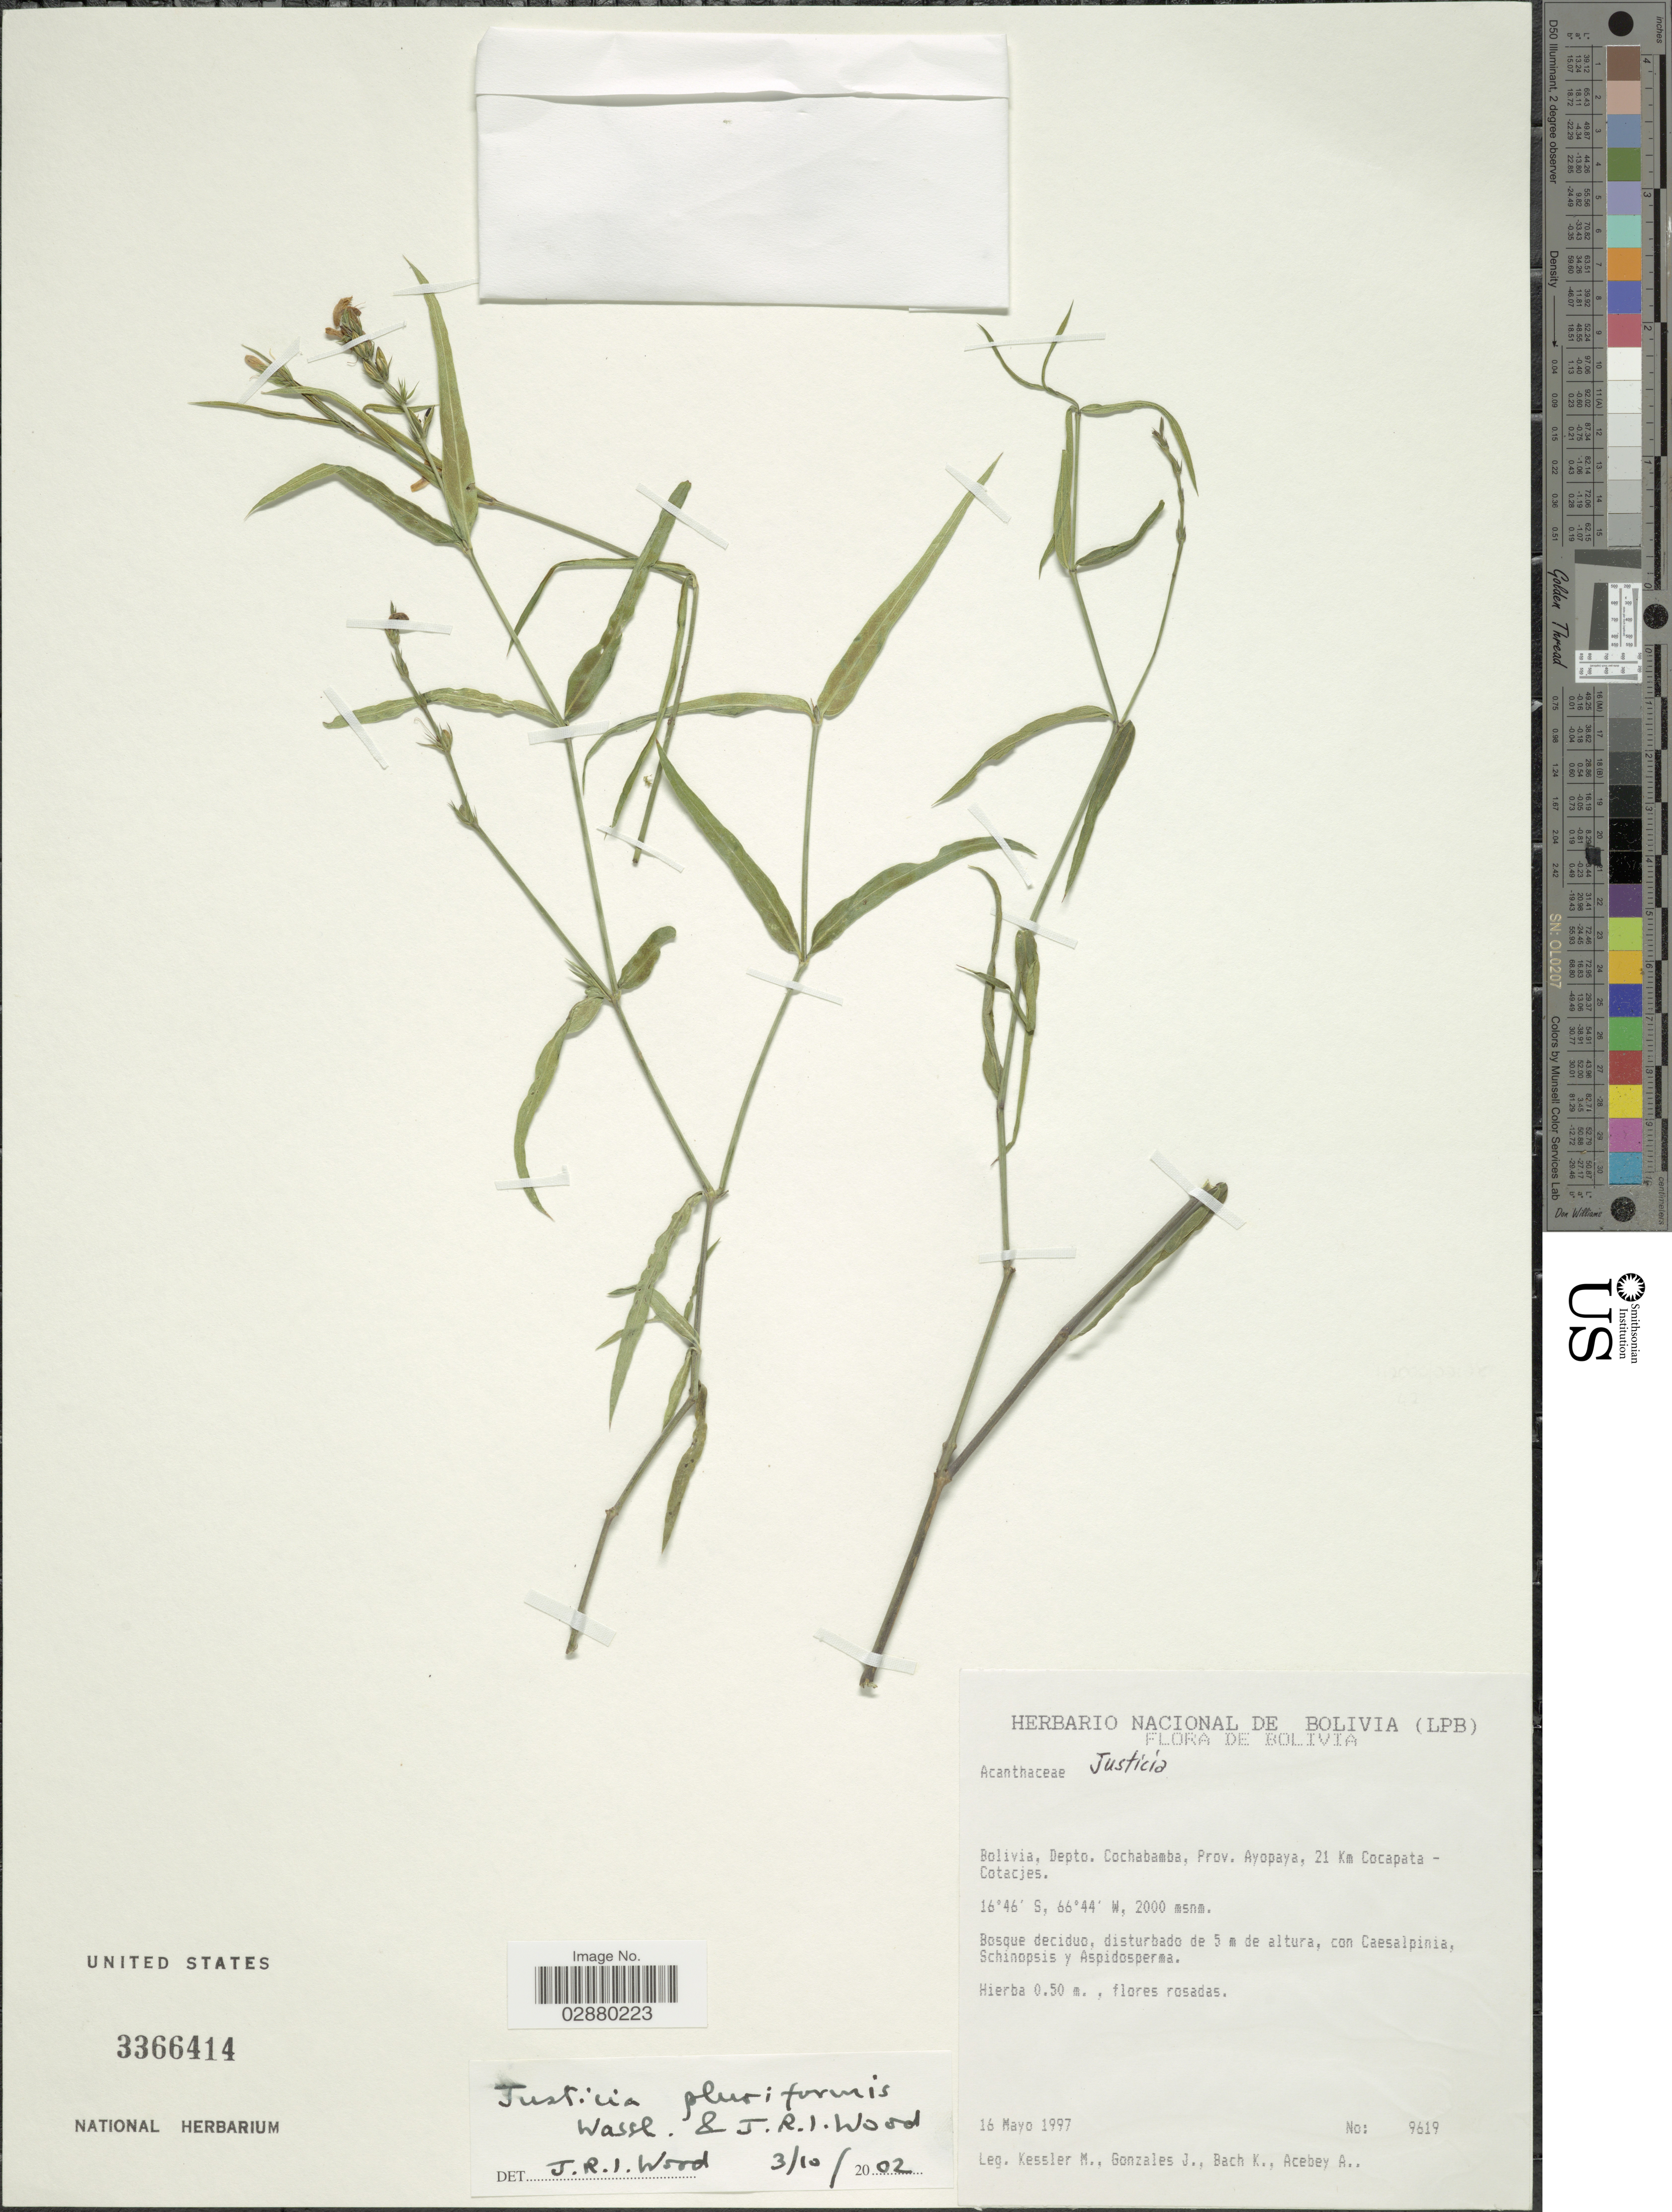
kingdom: Plantae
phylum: Tracheophyta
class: Magnoliopsida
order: Lamiales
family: Acanthaceae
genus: Justicia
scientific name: Justicia pluriformis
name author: Wassh. & J.R.I. Wood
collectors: M. Kessler, J. Gonzales, K. Bach & A. Acebey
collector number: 9619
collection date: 1997-05-16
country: Bolivia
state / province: Cochabamba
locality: Depto. Cochabamba, Prov. Ayopaya, 21 Km Cocapata-Cotacjes.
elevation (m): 2000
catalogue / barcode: US 3366414